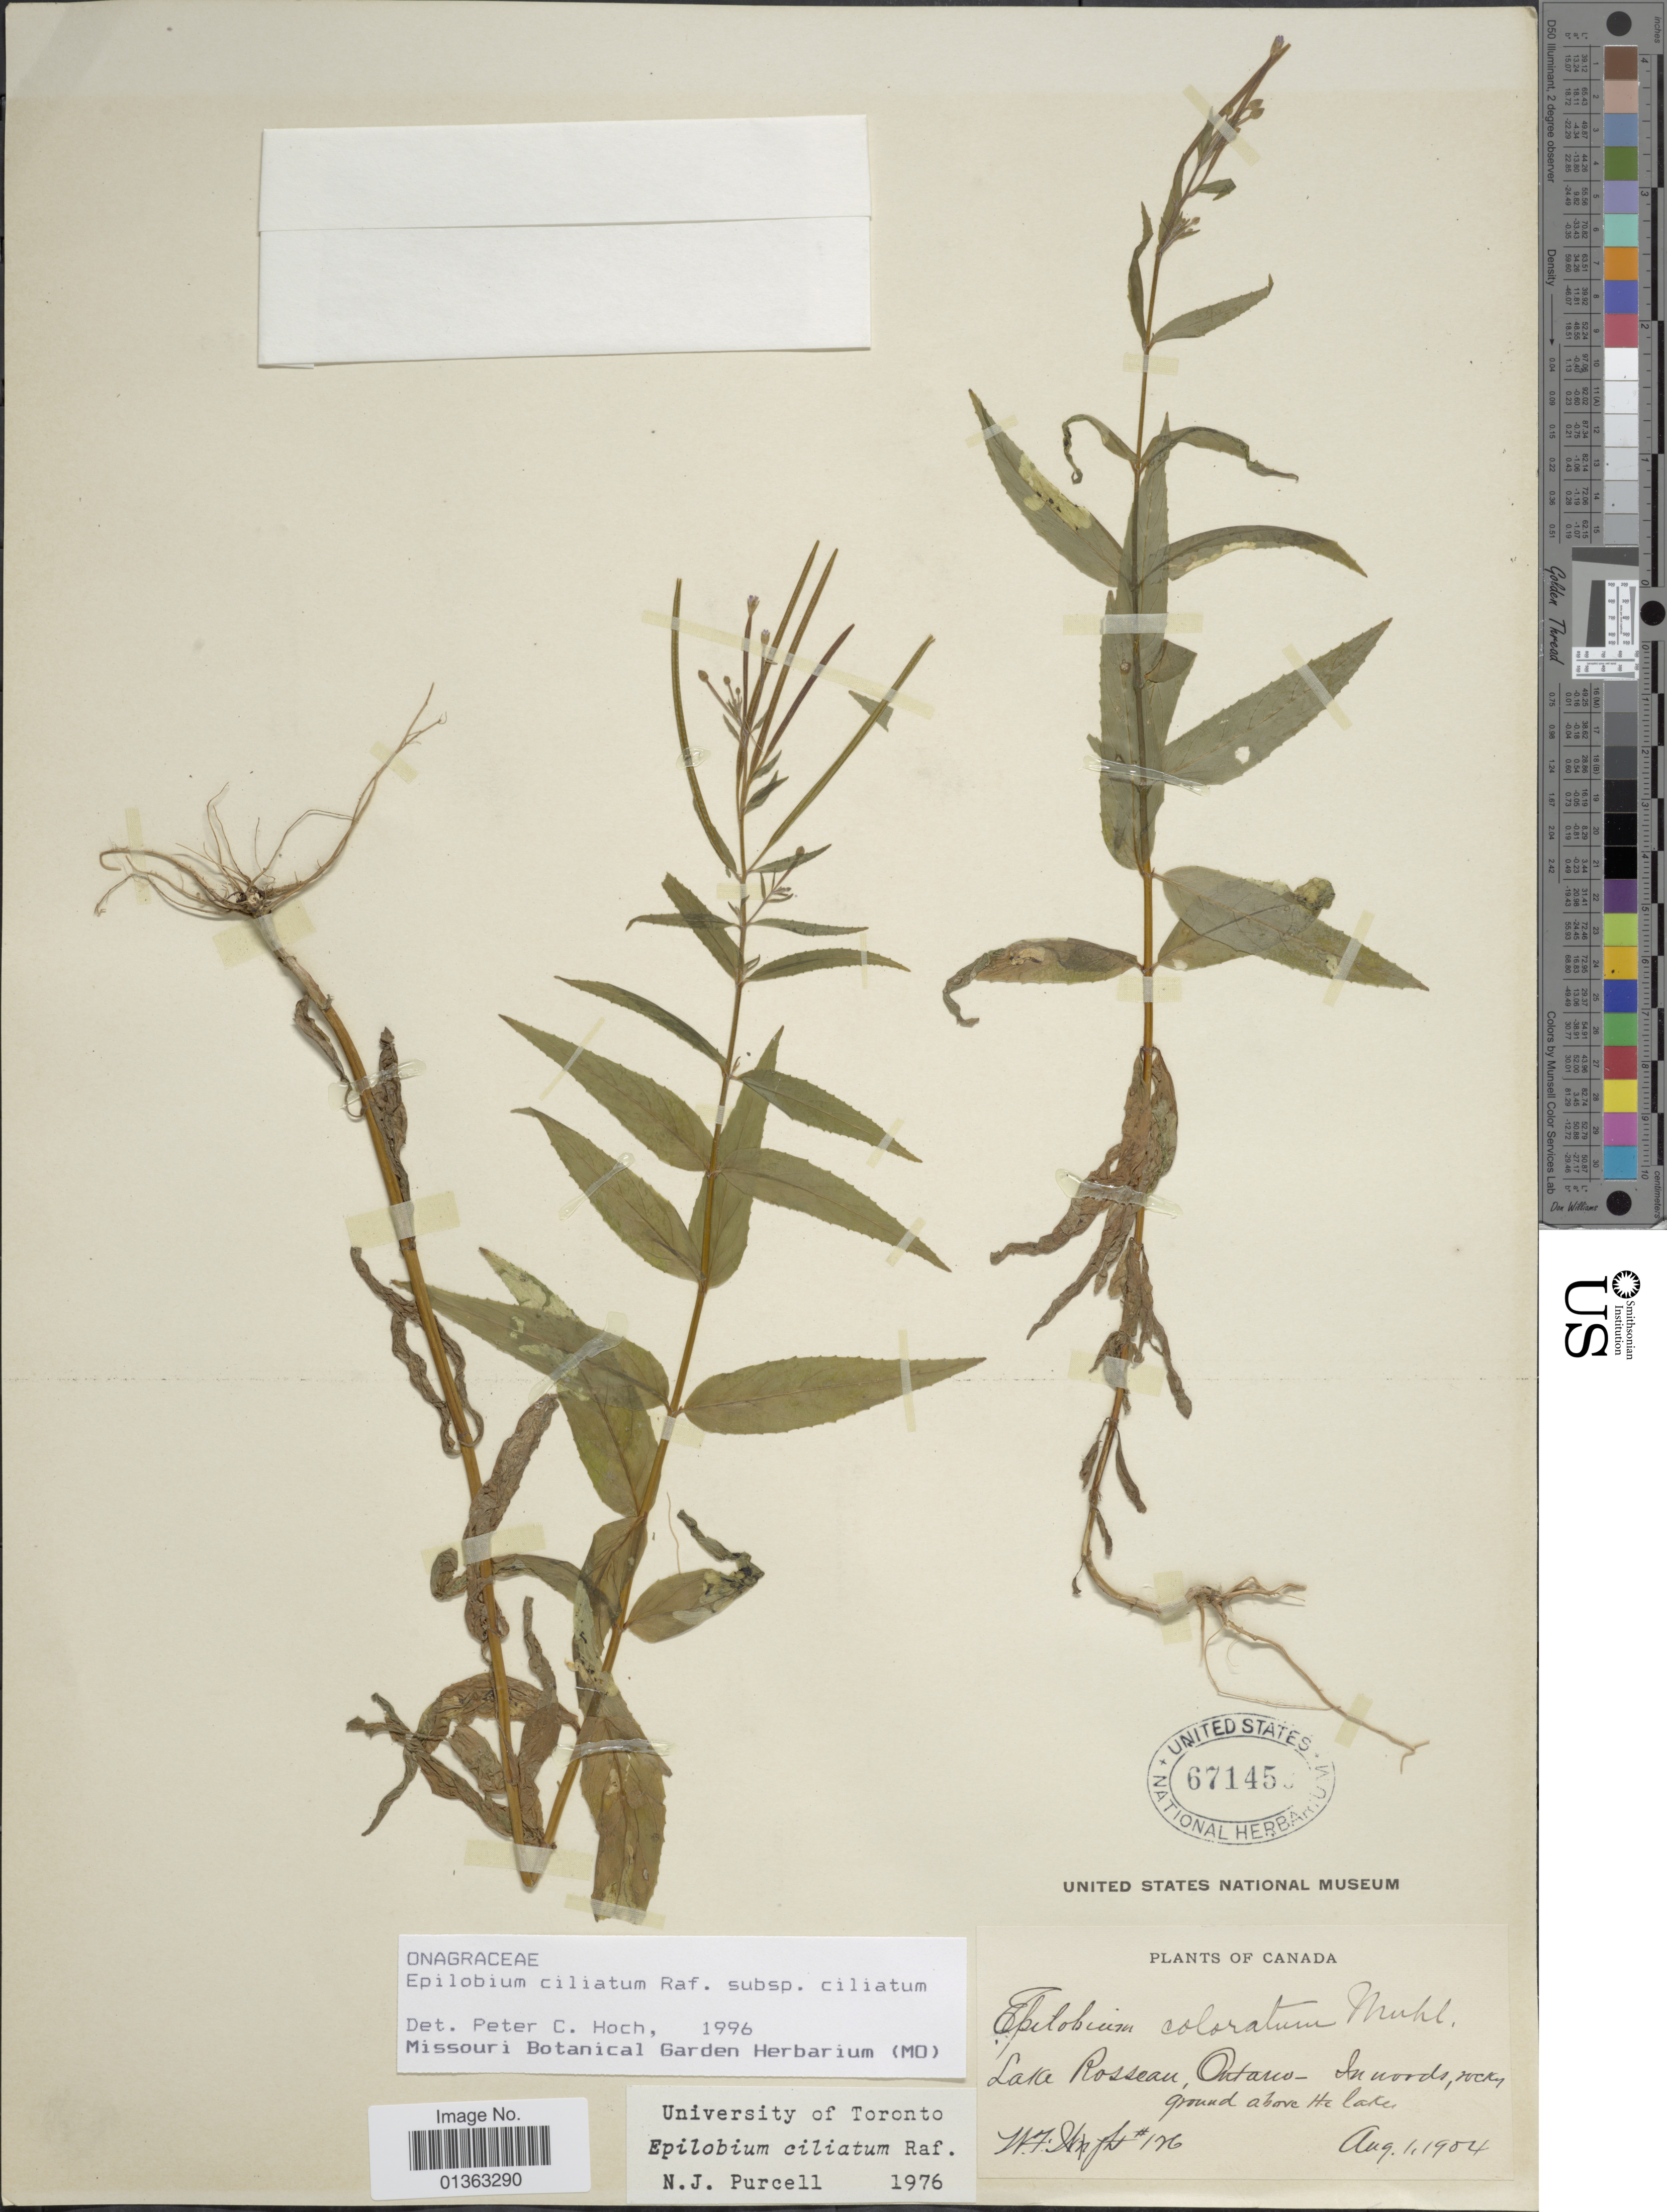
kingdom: Plantae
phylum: Tracheophyta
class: Magnoliopsida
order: Myrtales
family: Onagraceae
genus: Epilobium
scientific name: Epilobium ciliatum subsp. ciliatum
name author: Raf.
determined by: Hoch, P. C.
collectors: W. F. Wright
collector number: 126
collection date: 1904-08-01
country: Canada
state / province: Ontario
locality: Lake Rosseau.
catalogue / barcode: US 671458